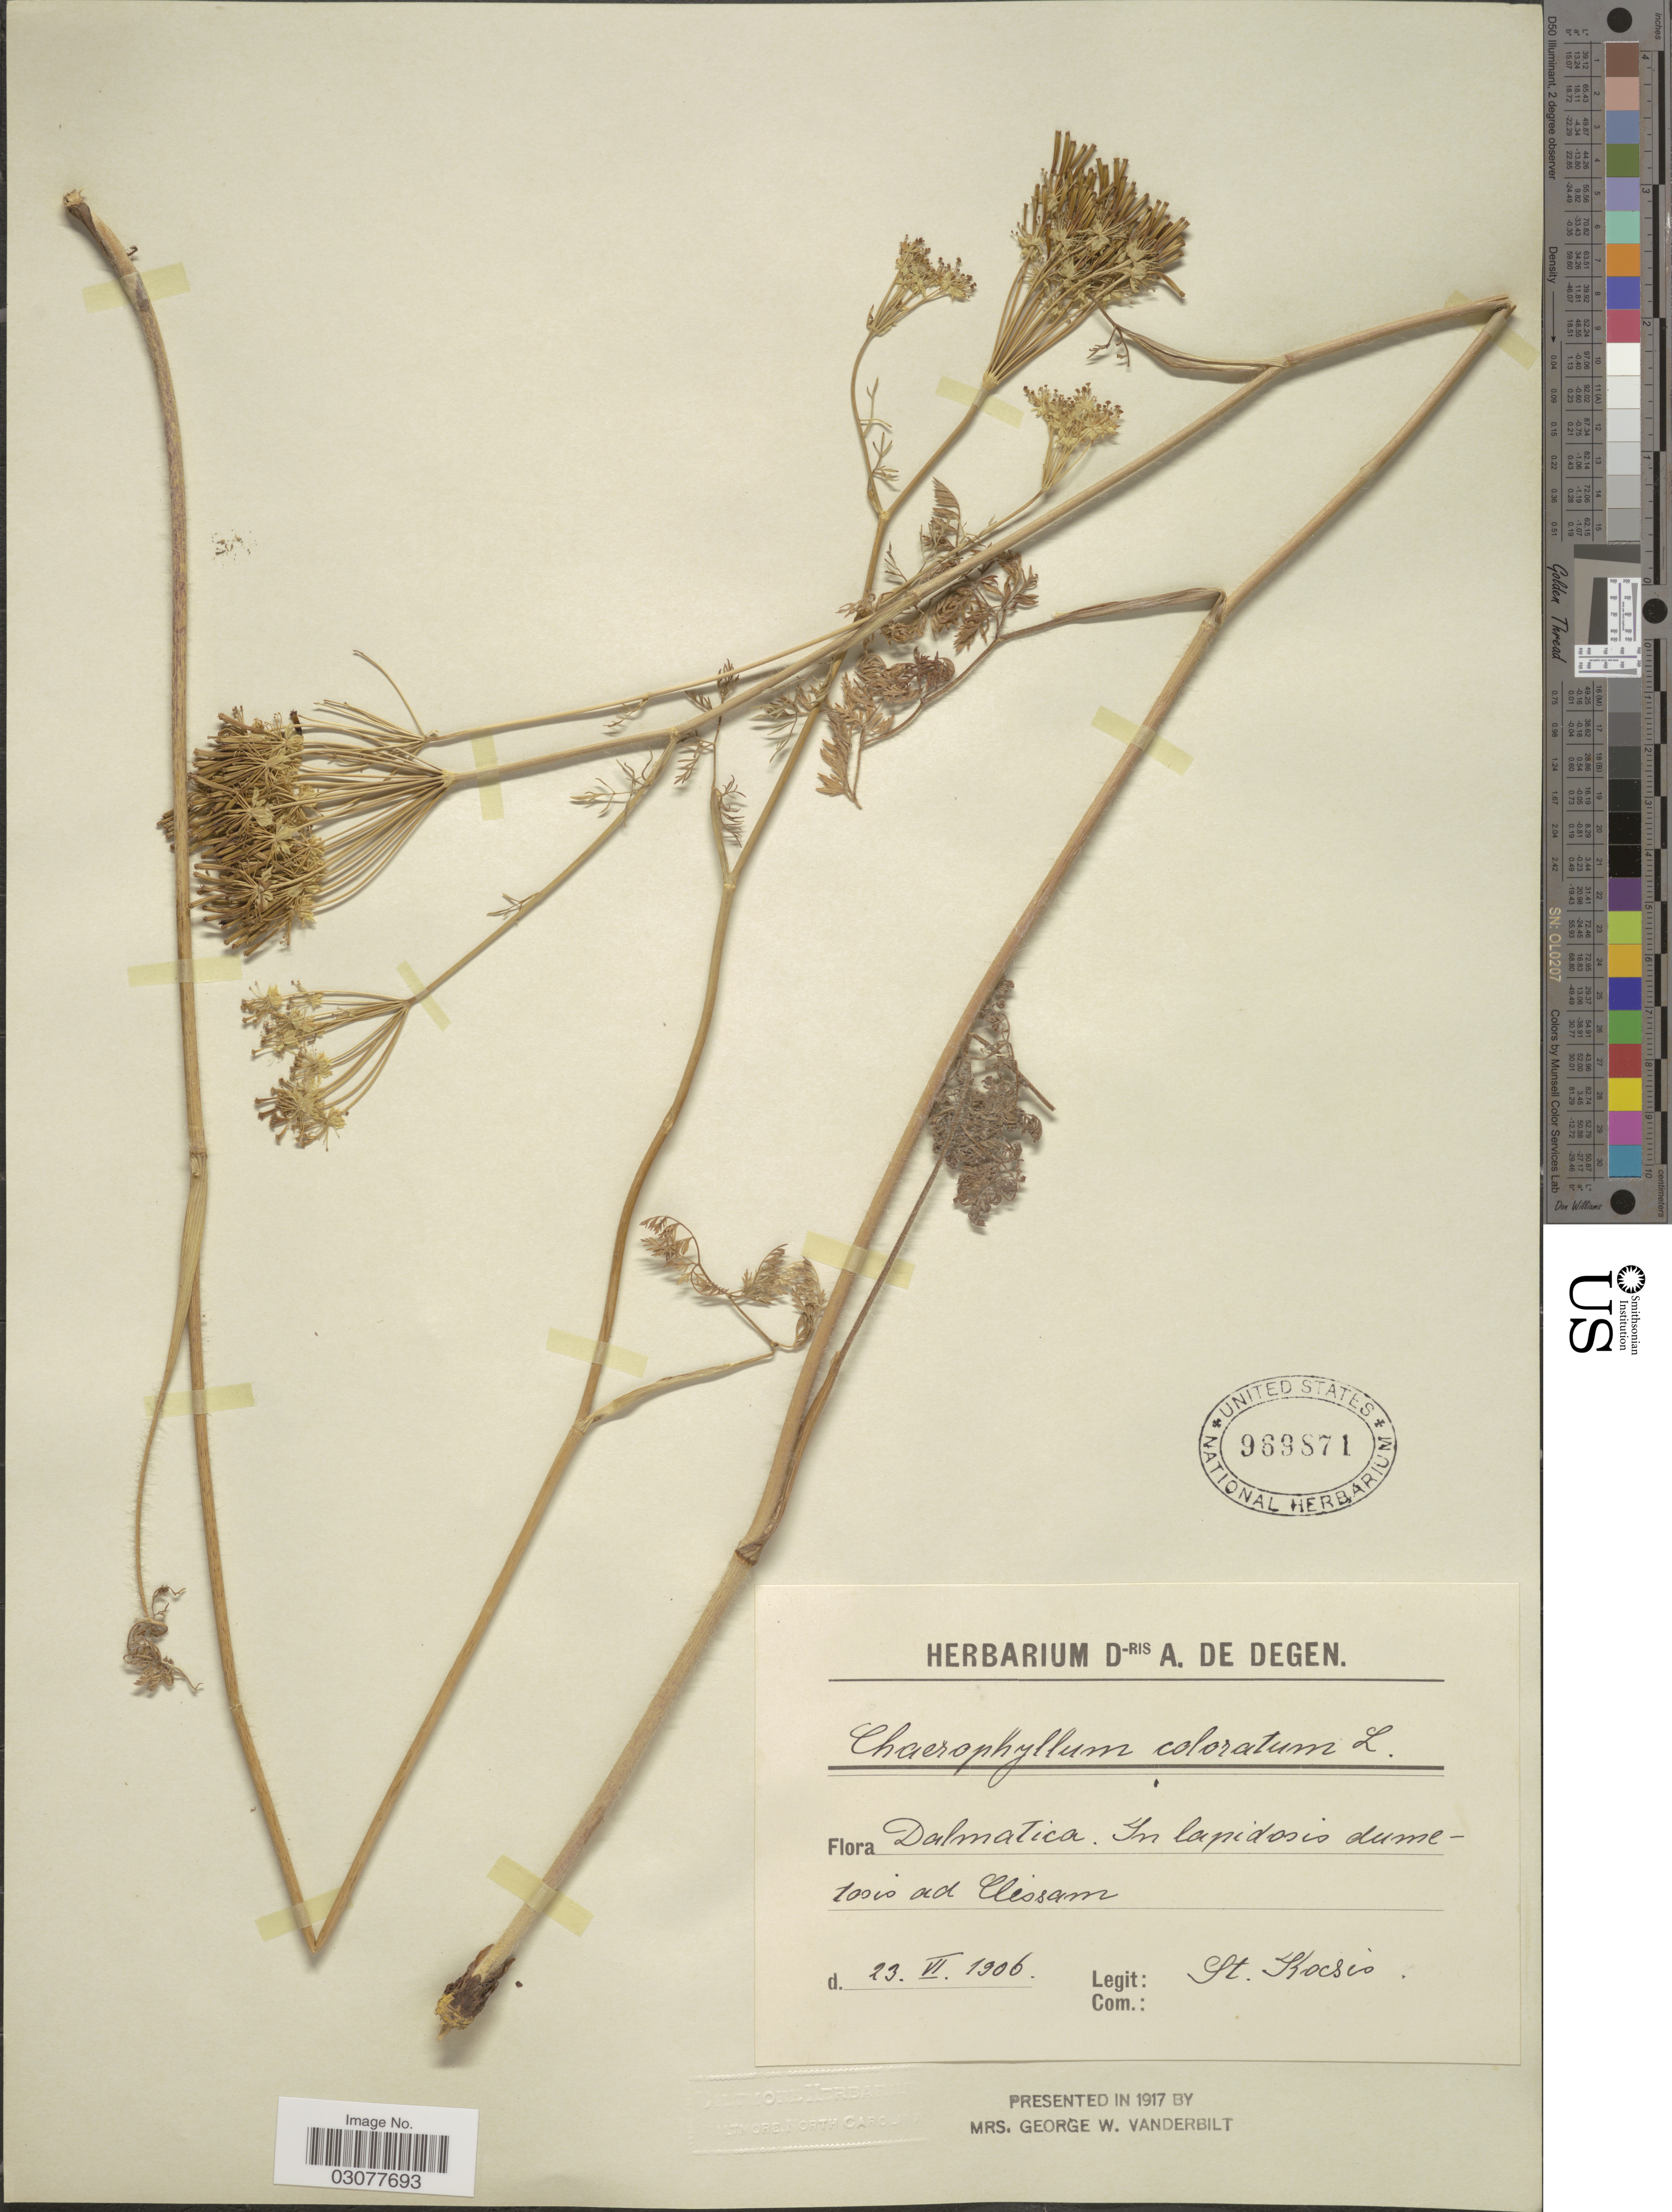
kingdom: Plantae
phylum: Tracheophyta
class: Magnoliopsida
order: Apiales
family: Apiaceae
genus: Chaerophyllum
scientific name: Chaerophyllum coloratum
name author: L.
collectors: St. Kocsis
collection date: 1906-06-23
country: Croatia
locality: Dalmatica. In lapidosis dumetosis ad Clissam.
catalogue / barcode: US 969871